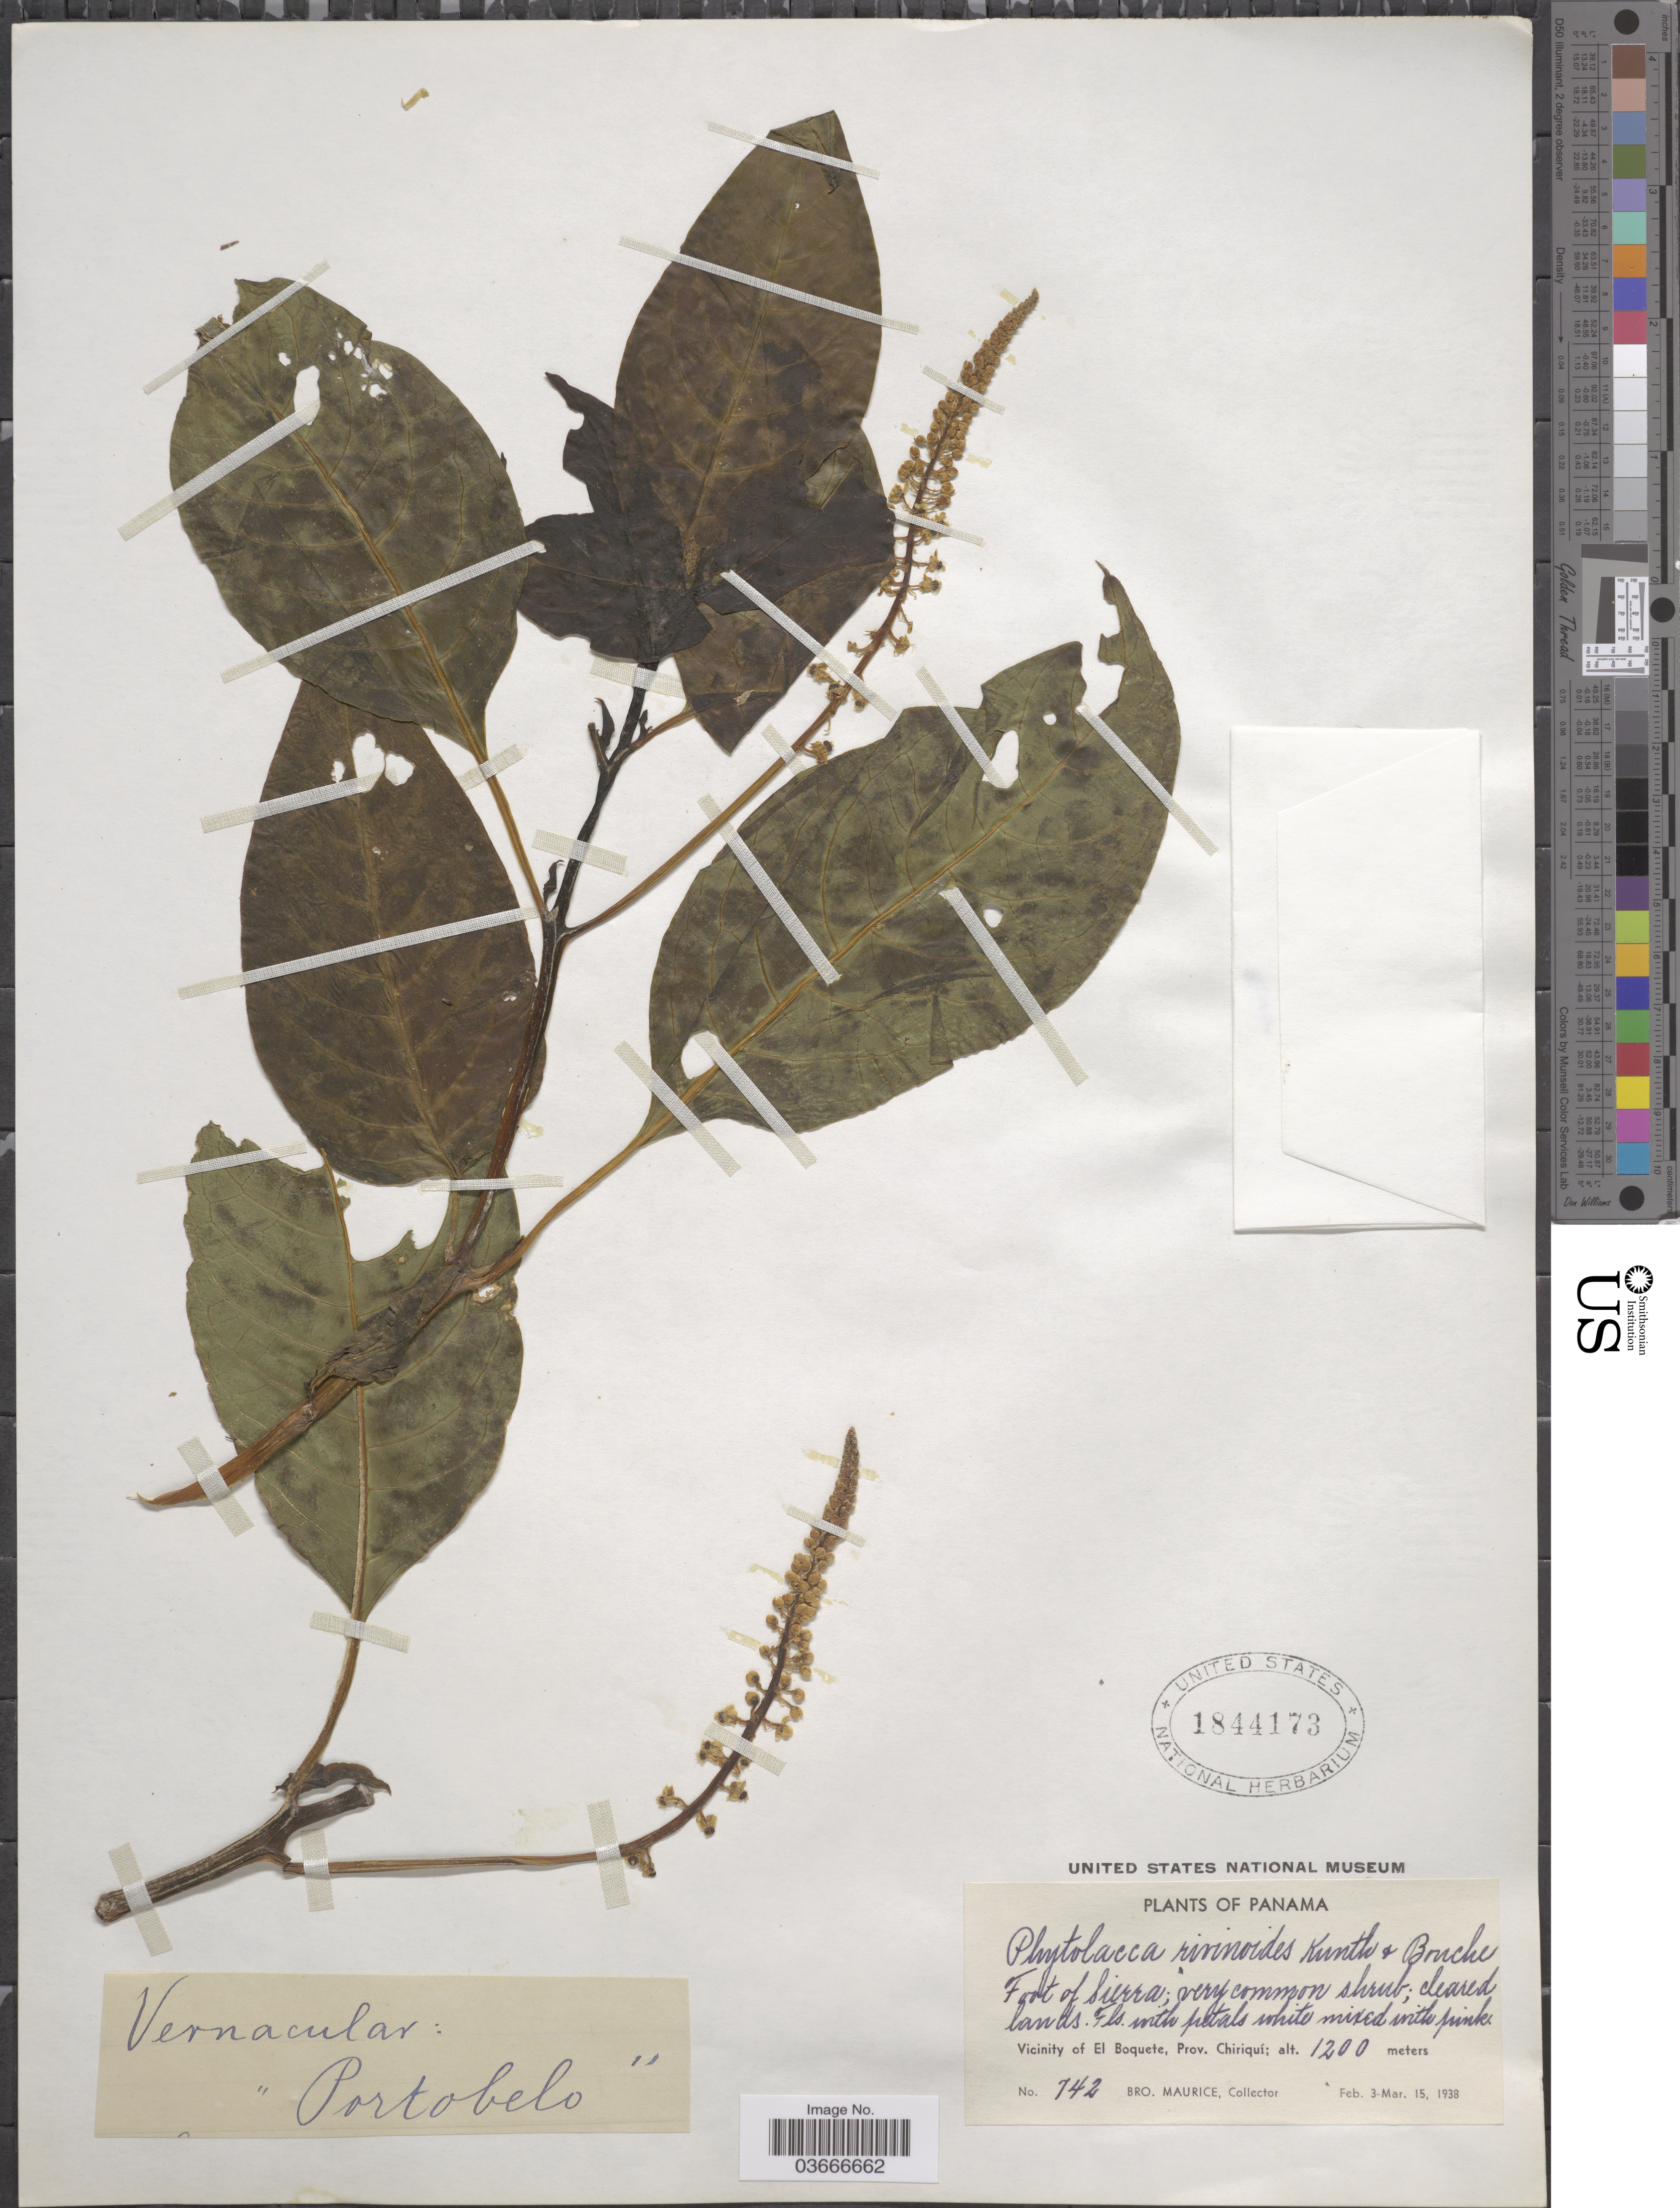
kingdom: Plantae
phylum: Tracheophyta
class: Magnoliopsida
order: Caryophyllales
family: Phytolaccaceae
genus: Phytolacca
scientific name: Phytolacca rivinoides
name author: Kunth & C.D. Bouché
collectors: B. Maurice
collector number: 742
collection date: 1938-02-03/1938-03-15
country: Panama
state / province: Chiriqui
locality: Foot of Sierra. Vicinity of El Boquete.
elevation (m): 1200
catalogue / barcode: US 1844173